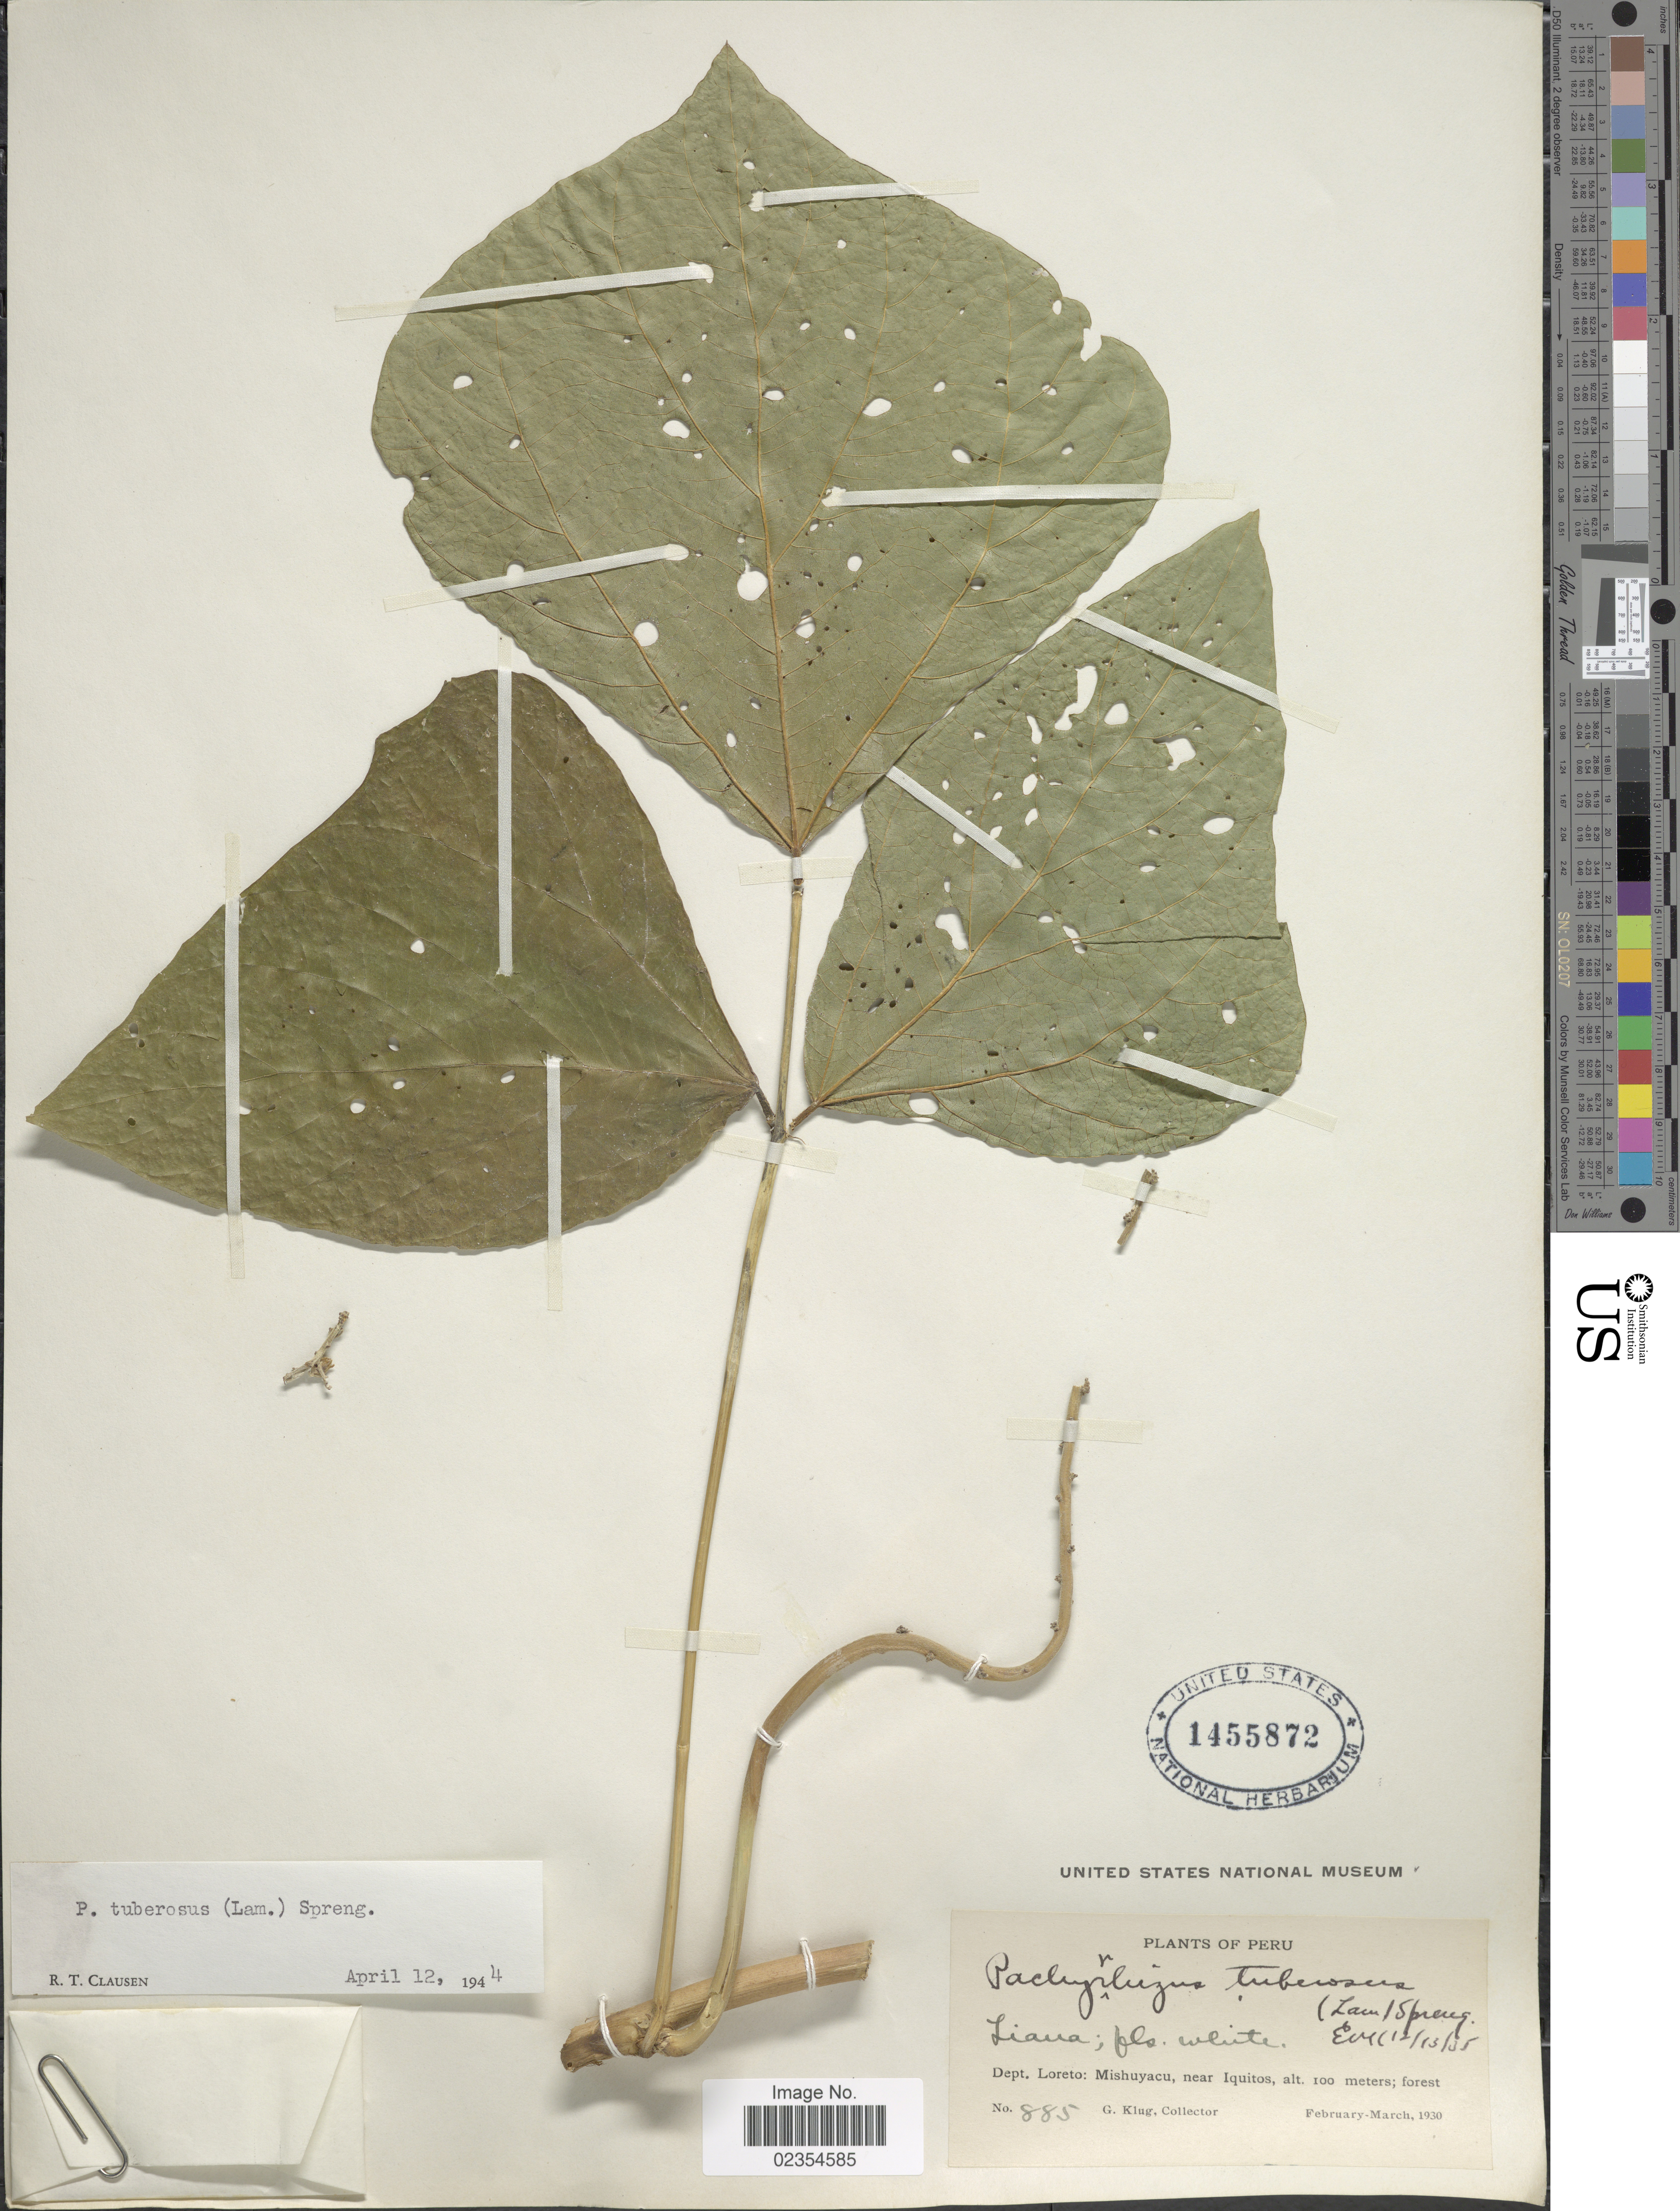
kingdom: Plantae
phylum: Tracheophyta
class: Magnoliopsida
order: Fabales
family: Fabaceae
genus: Pachyrhizus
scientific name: Pachyrhizus tuberosus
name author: (Lam.) Spreng.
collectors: G. Klug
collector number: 885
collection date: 1930-02/1930-03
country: Peru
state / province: Loreto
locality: Mishuyacu, near Iquitos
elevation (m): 100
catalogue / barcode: US 1455872